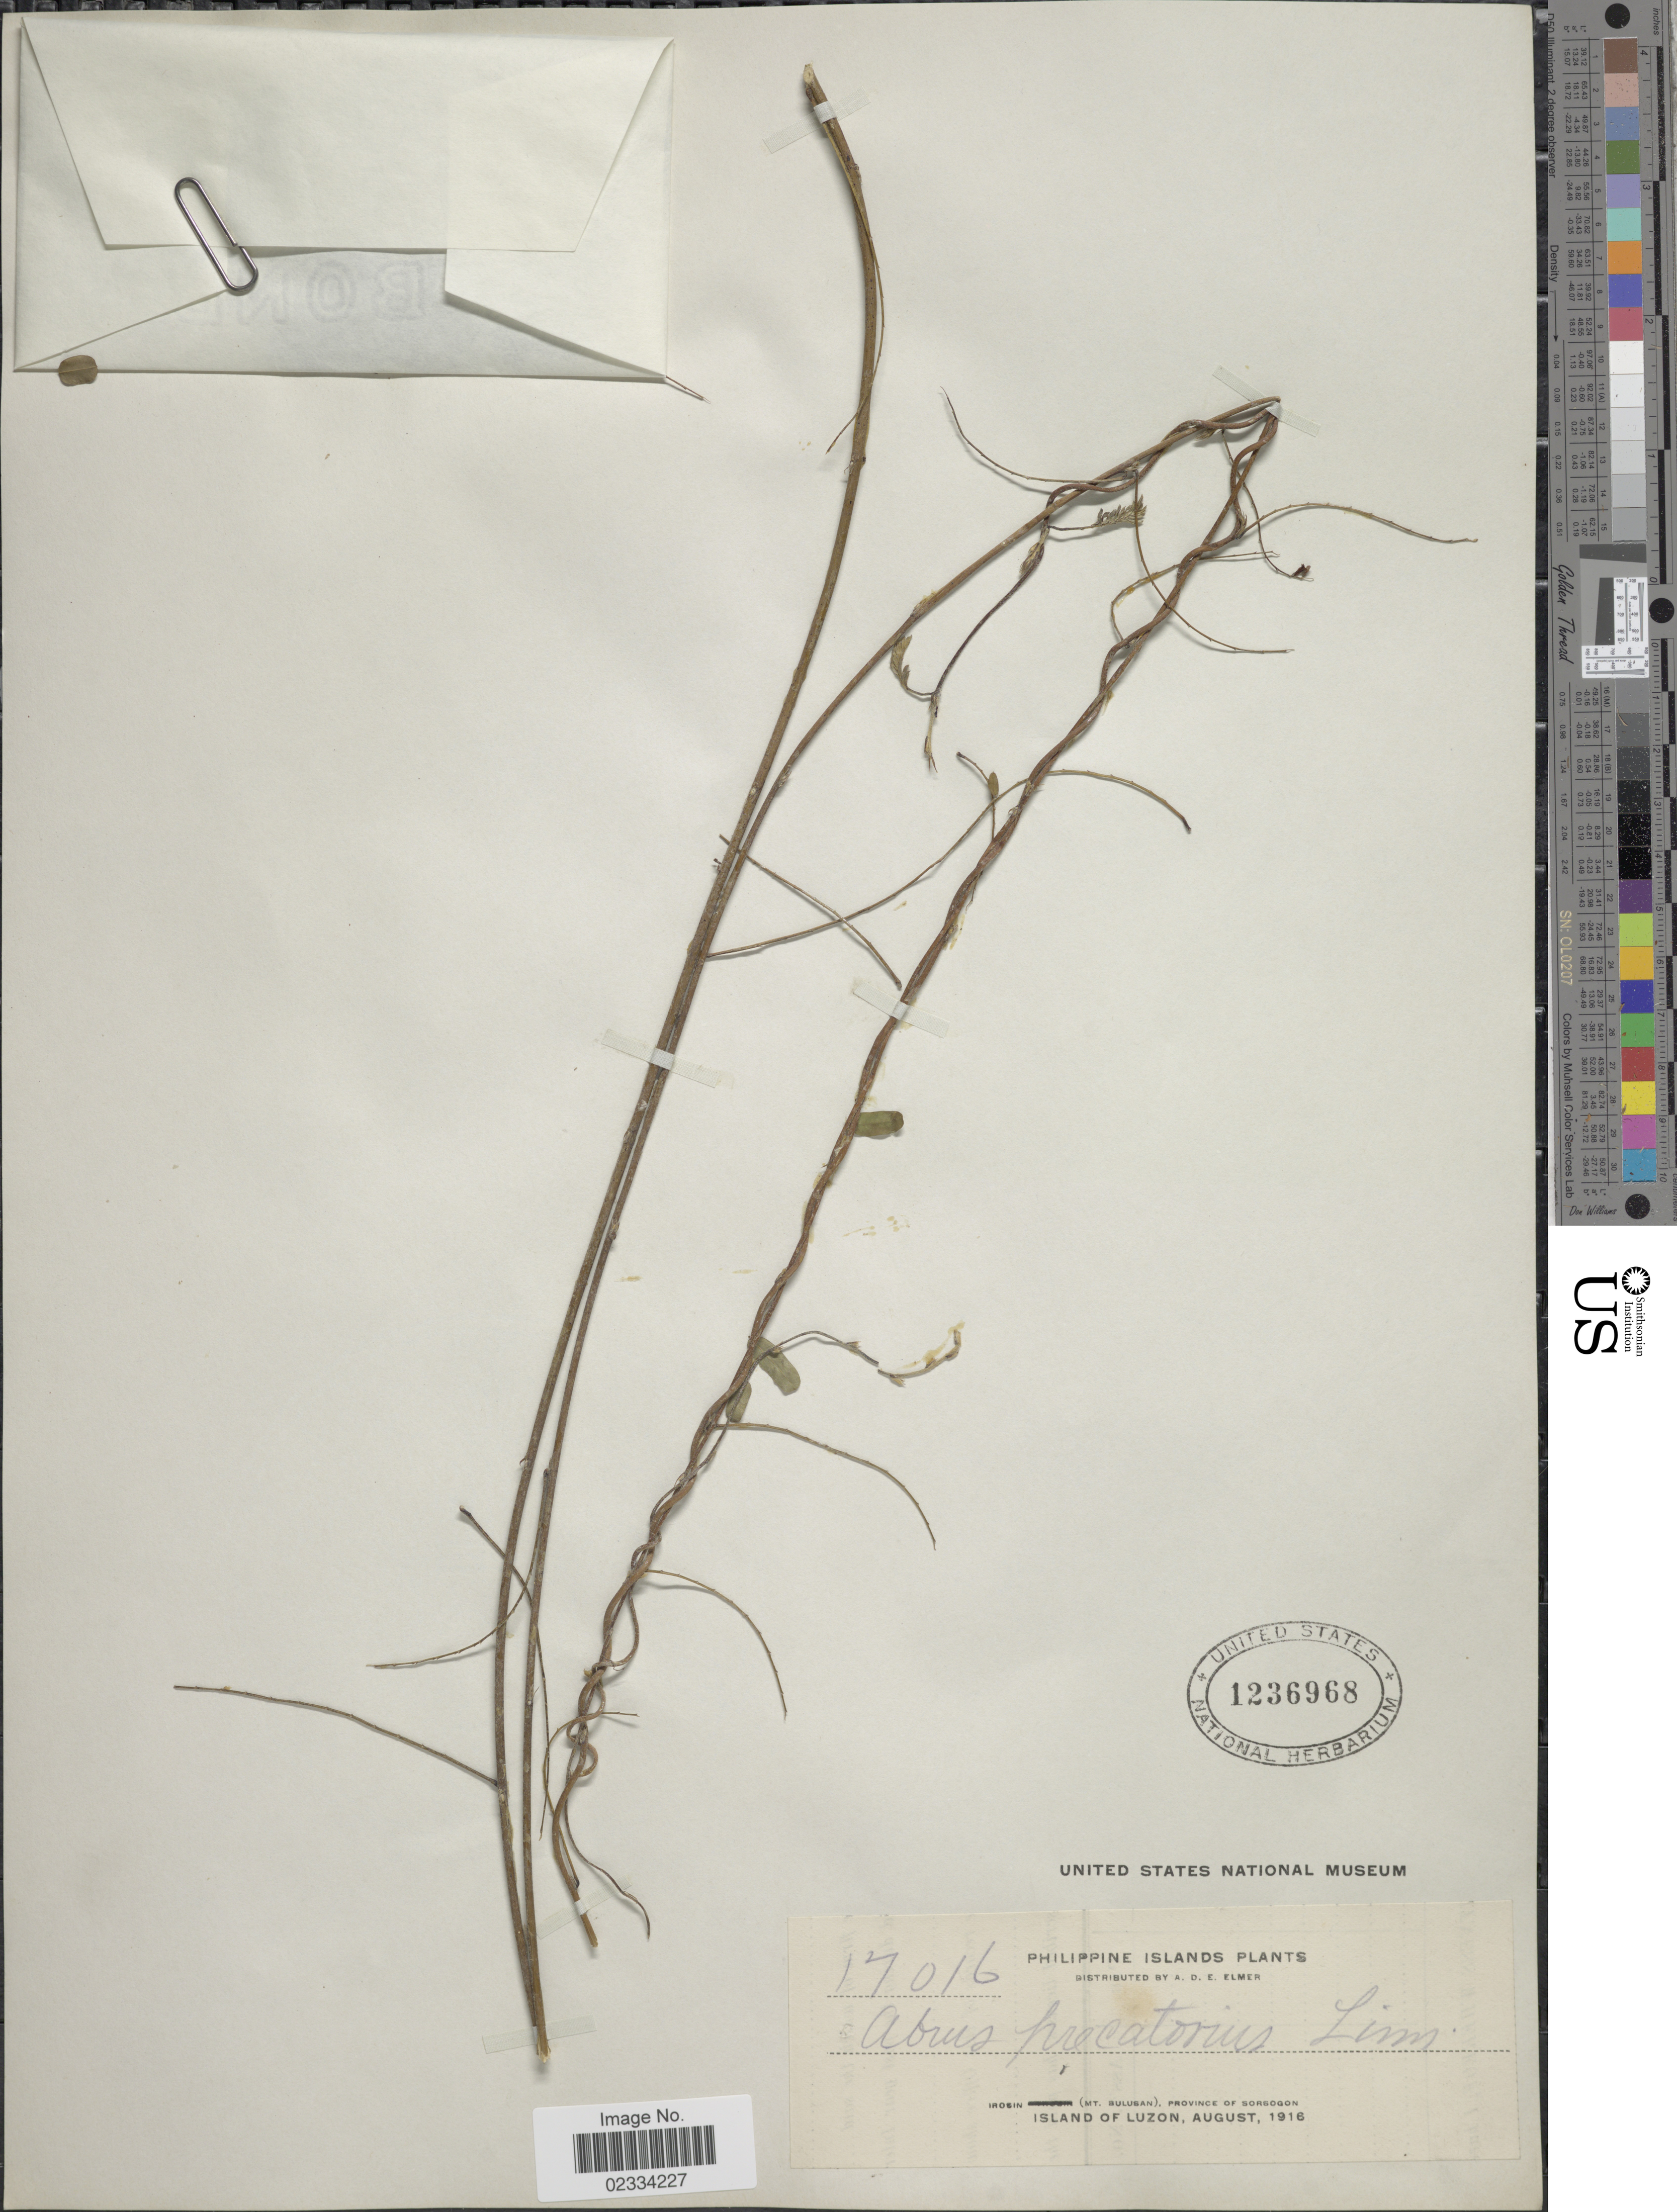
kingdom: Plantae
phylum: Tracheophyta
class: Magnoliopsida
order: Fabales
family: Fabaceae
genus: Abrus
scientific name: Abrus precatorius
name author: L.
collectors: A. D. E. Elmer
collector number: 17016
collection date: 1916-08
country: Philippines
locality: Irosin (Mt. Bulusan), Province of Sorsogon Island of Luzon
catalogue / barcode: US 1236968